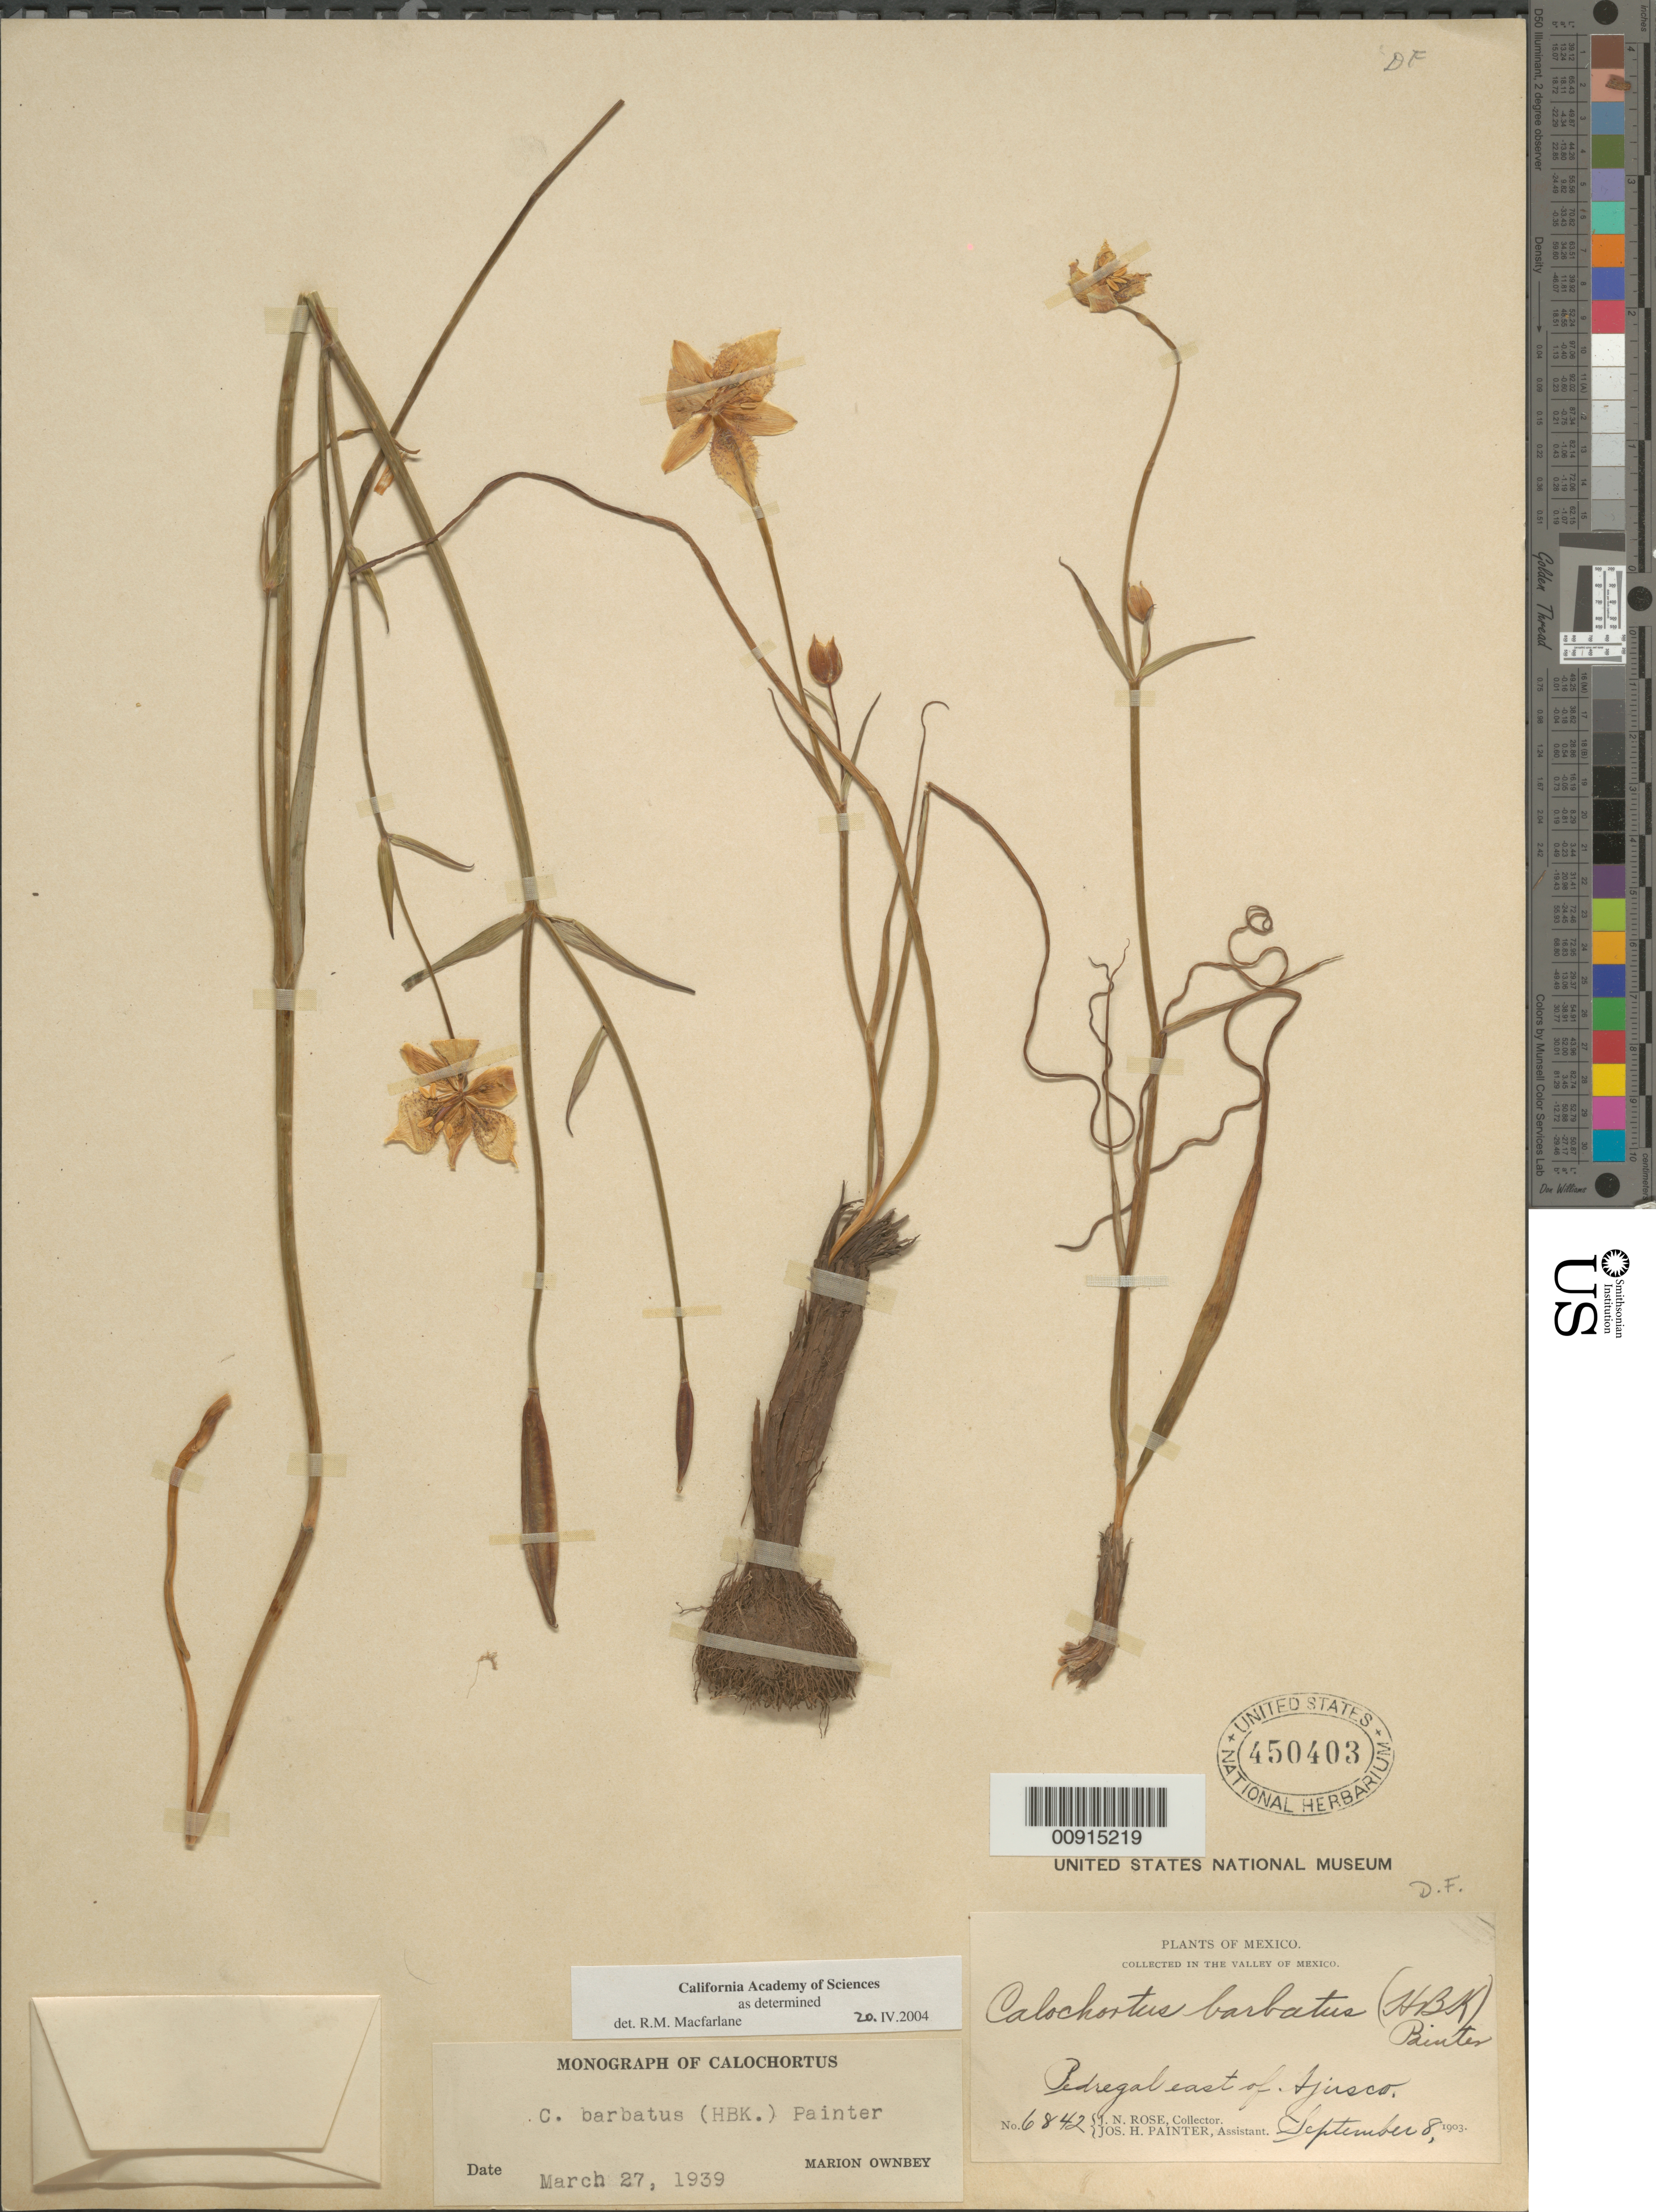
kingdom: Plantae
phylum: Tracheophyta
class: Liliopsida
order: Liliales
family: Liliaceae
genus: Calochortus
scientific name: Calochortus barbatus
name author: (Kunth) J.H. Painter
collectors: J. N. Rose & J. H. Painter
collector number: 6842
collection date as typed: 08 Sep 1903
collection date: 1903-09-08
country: Mexico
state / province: Distrito Federal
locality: Pedregal east of Ajusco in the Valley of México.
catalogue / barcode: US 450403